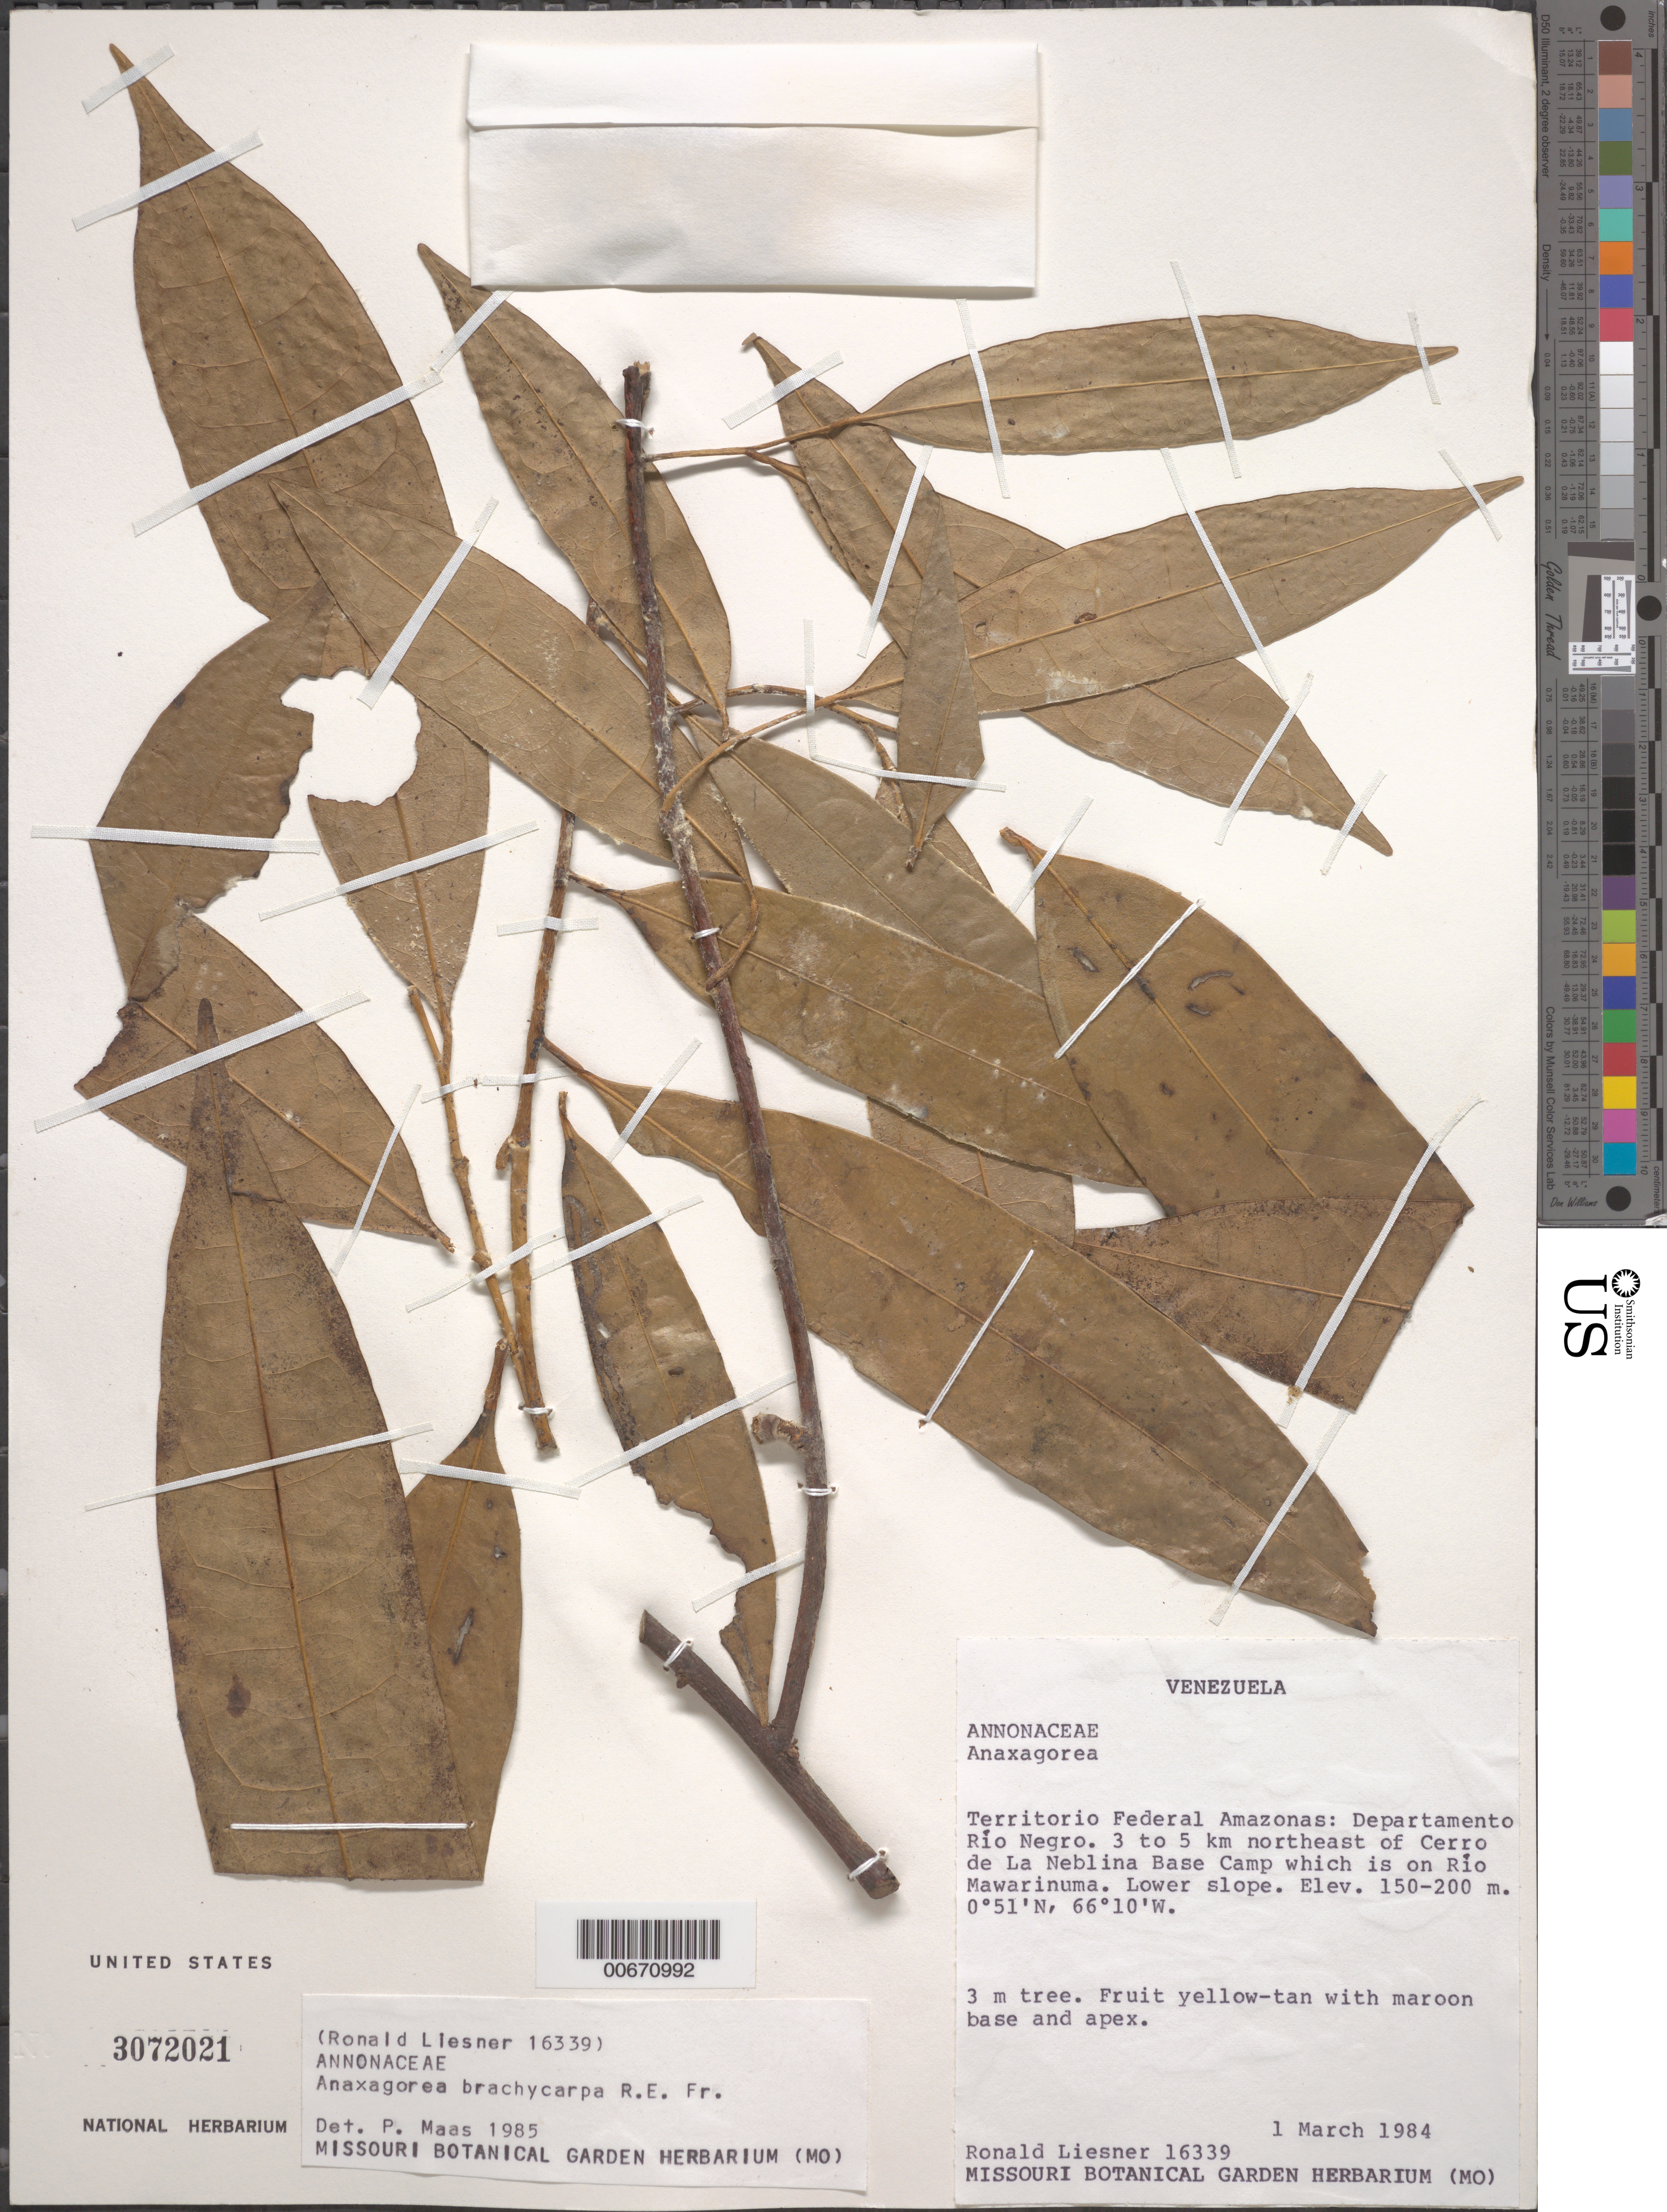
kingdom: Plantae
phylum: Tracheophyta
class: Magnoliopsida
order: Magnoliales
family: Annonaceae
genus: Anaxagorea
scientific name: Anaxagorea brachycarpa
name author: R.E. Fr.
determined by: Maas, Paul J. M.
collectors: R. L. Liesner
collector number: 16339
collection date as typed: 1-Mar-84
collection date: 1984-03-01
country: Venezuela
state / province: Amazonas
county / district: Río Negro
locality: Río Mawarinuma, 3-5 km NE of Cerro de La Neblina Base Camp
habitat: Lower slope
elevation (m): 150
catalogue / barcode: US 3072021